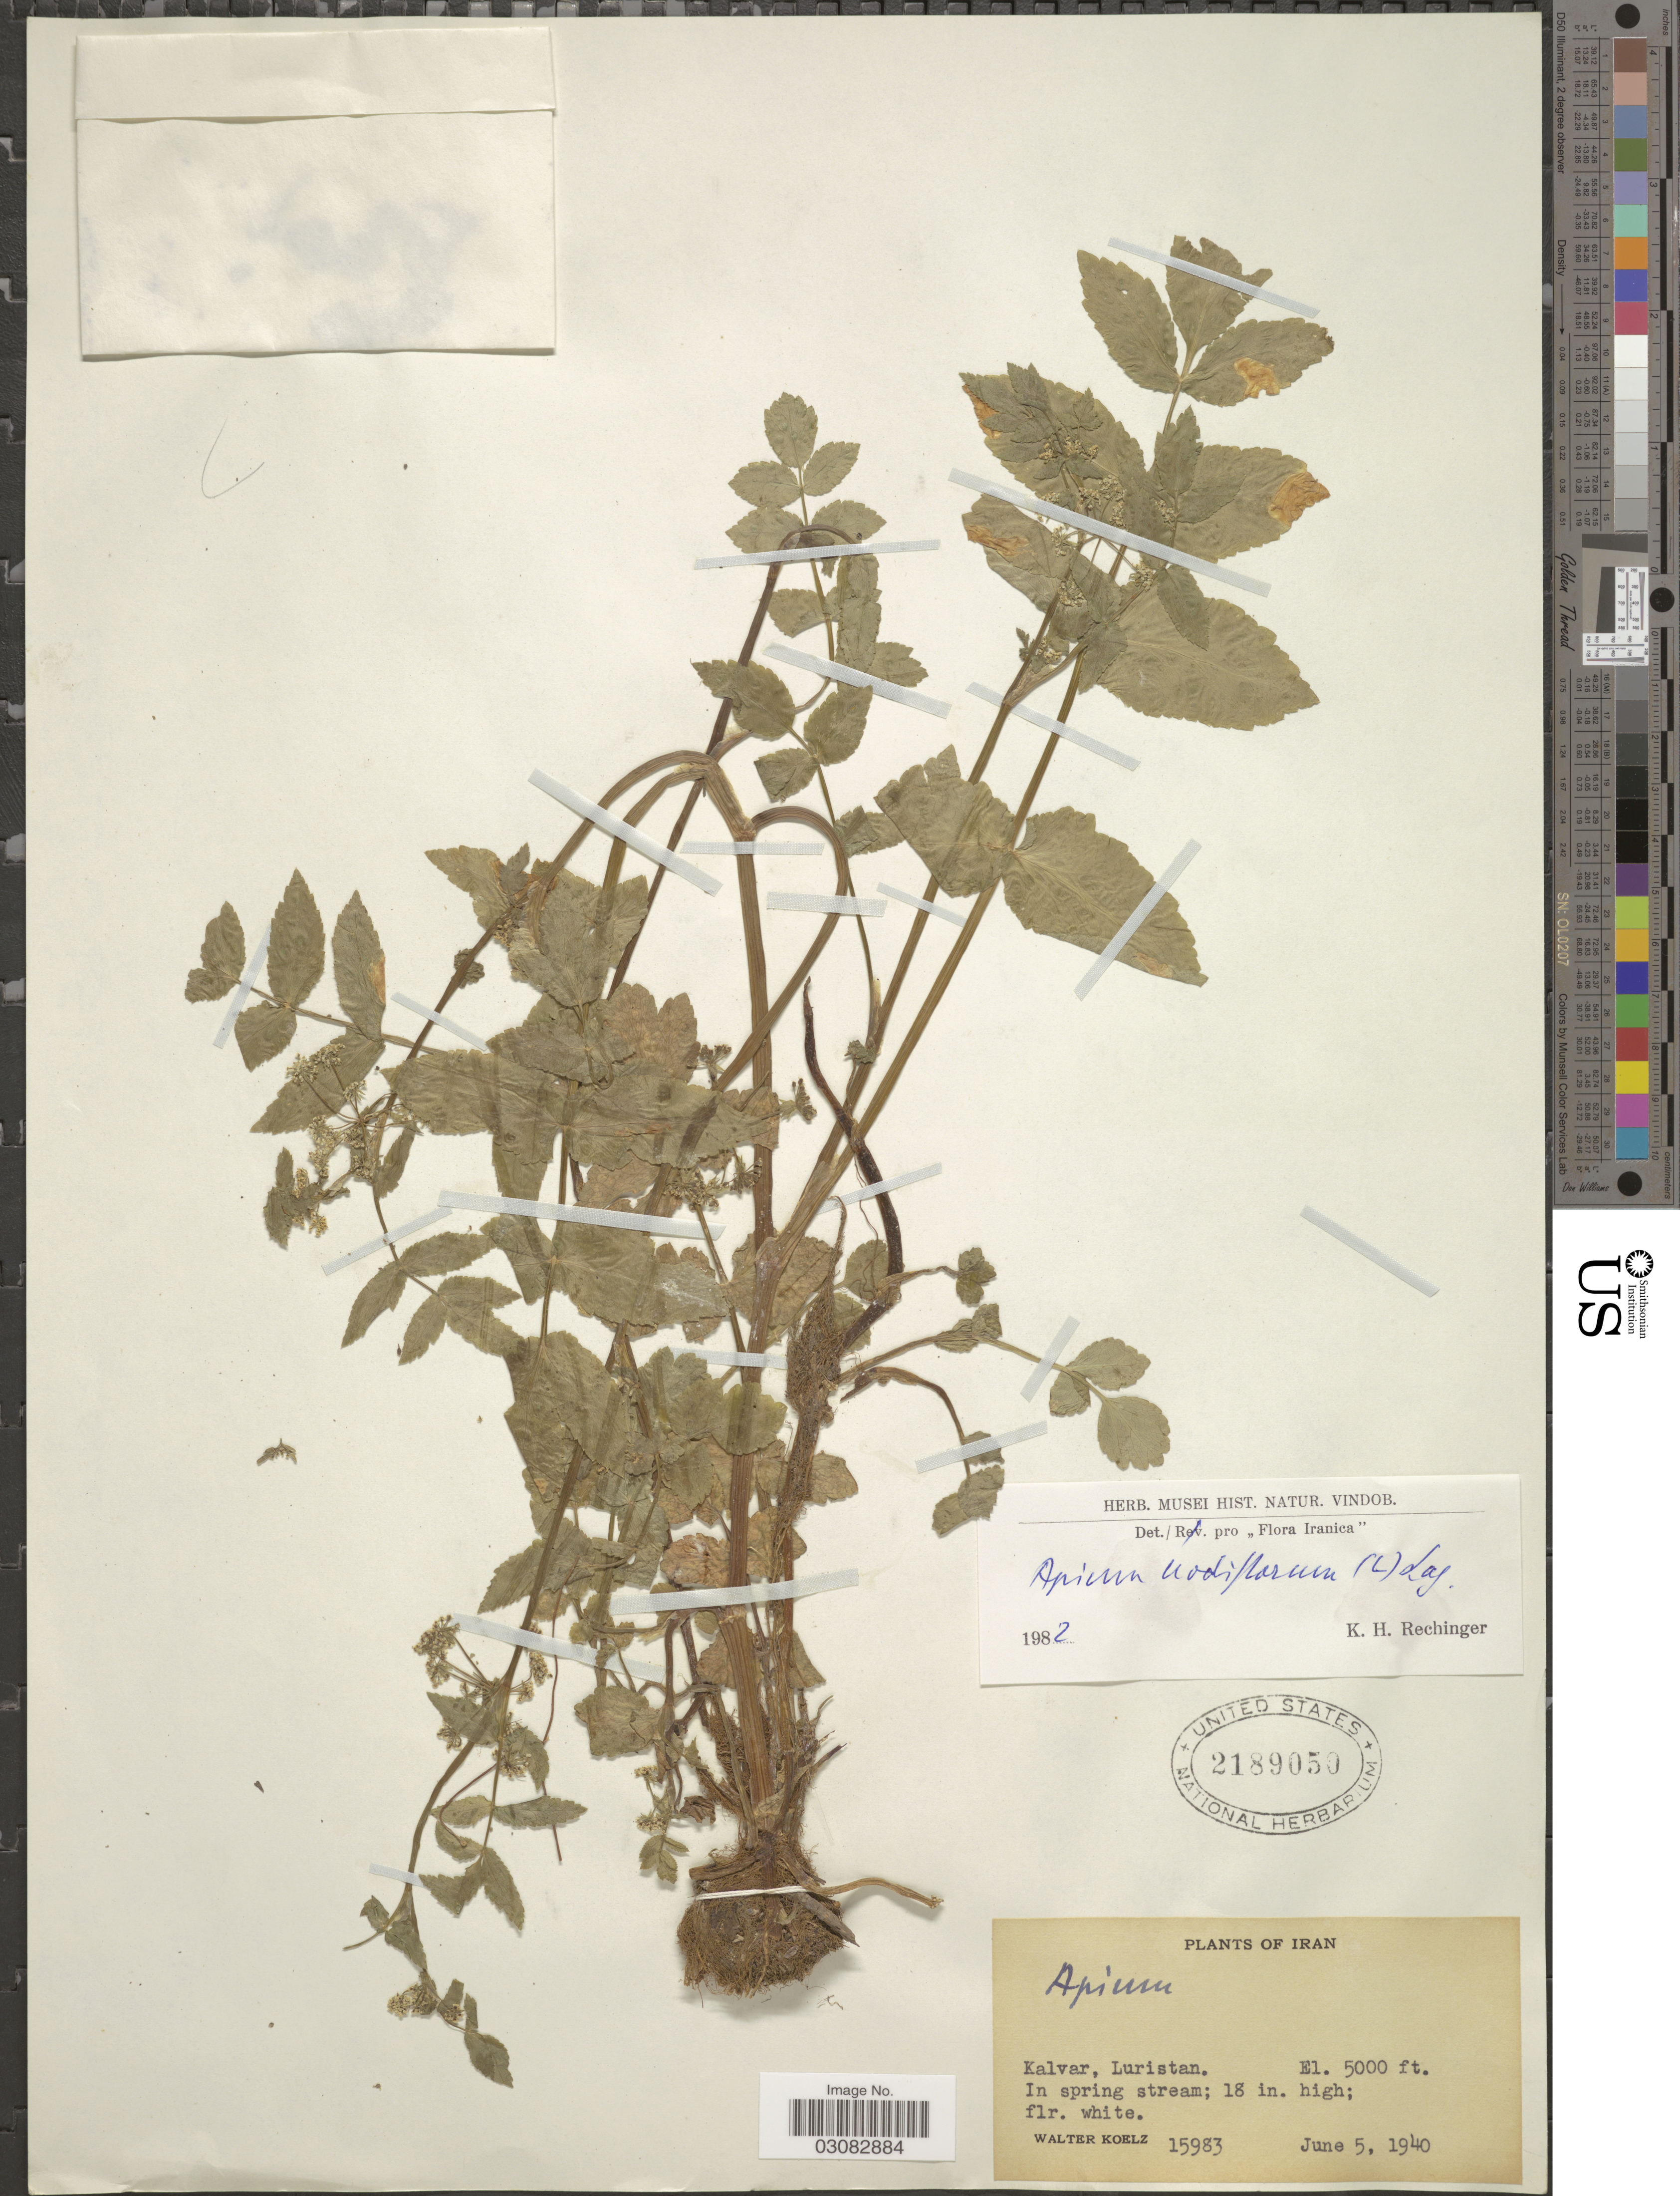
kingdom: Plantae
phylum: Tracheophyta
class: Magnoliopsida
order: Apiales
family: Apiaceae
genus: Apium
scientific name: Apium nodiflorum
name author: (L.) Lag.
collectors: W. N. Koelz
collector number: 15983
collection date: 1940-06-05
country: Iran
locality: Kalvar, Luristan.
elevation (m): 1524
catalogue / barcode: US 2189050